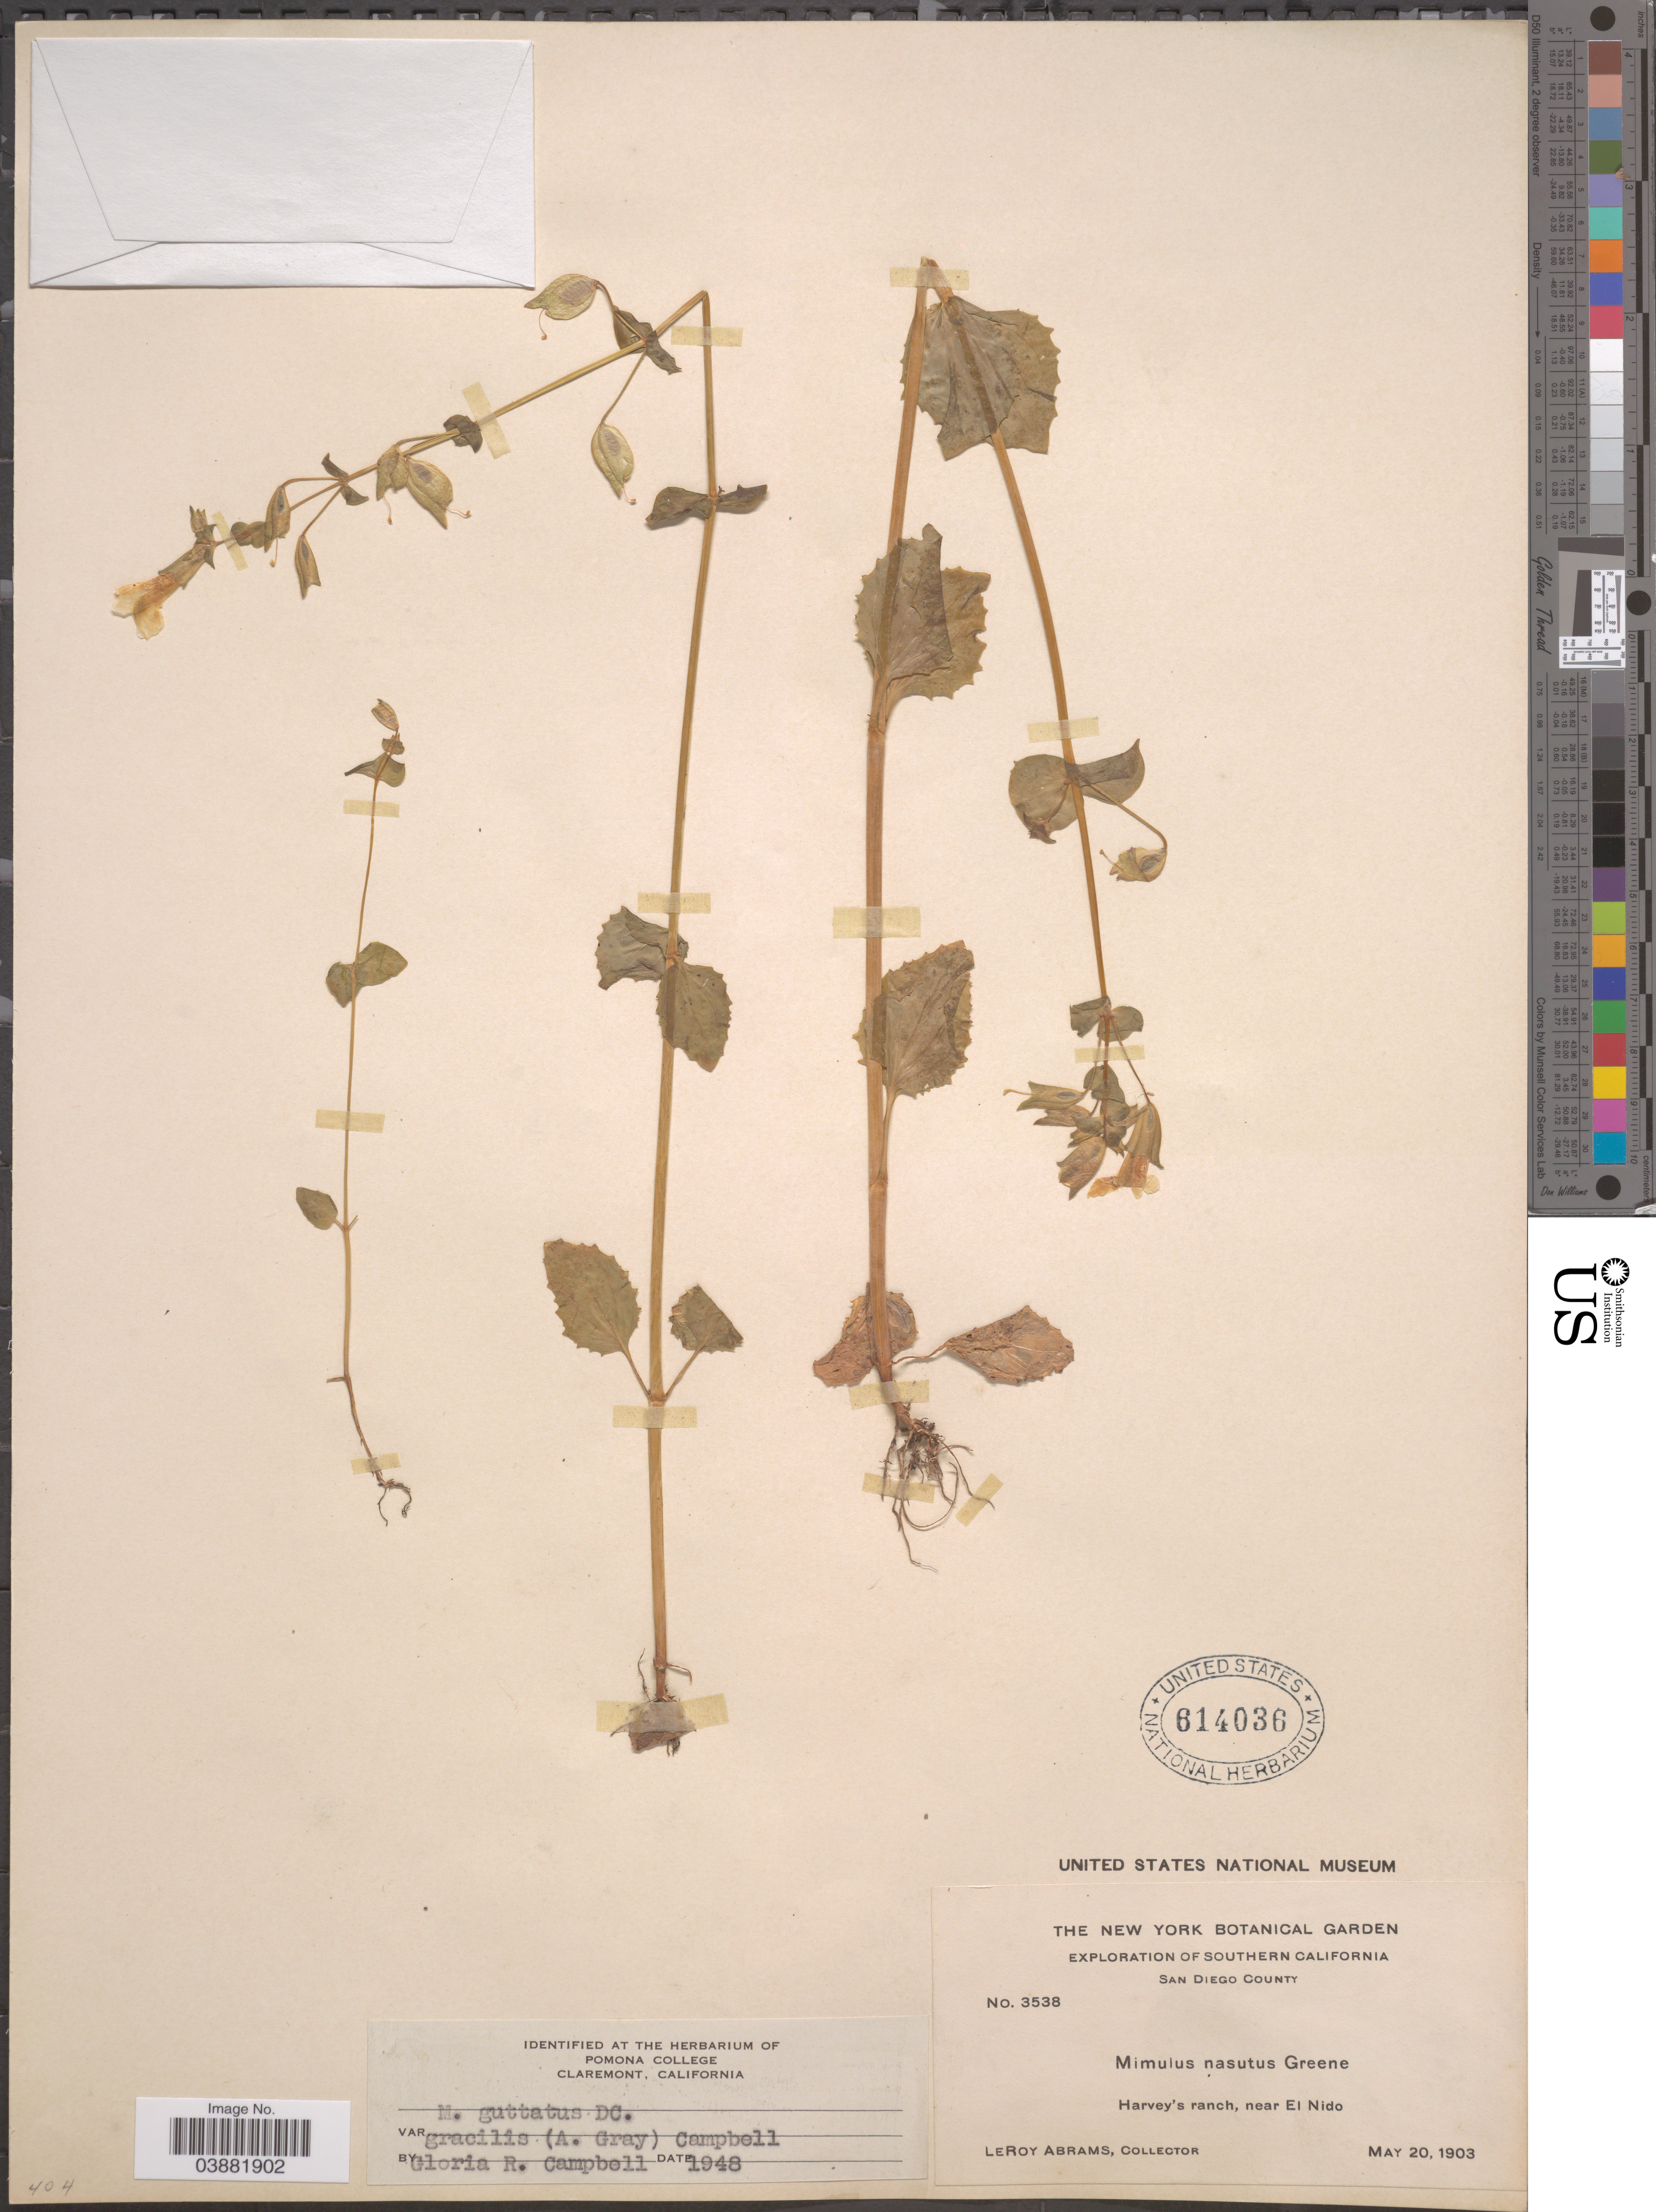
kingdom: Plantae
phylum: Tracheophyta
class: Magnoliopsida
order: Lamiales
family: Phrymaceae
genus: Mimulus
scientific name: Mimulus guttatus var. gracilis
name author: (A. Gray) G.R. Campb.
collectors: L. Abrams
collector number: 3538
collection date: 1903-05-20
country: United States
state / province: California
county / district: San Diego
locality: Southern California. San Diego County. Harvey's ranch, near El NIdo.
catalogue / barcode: US 614036